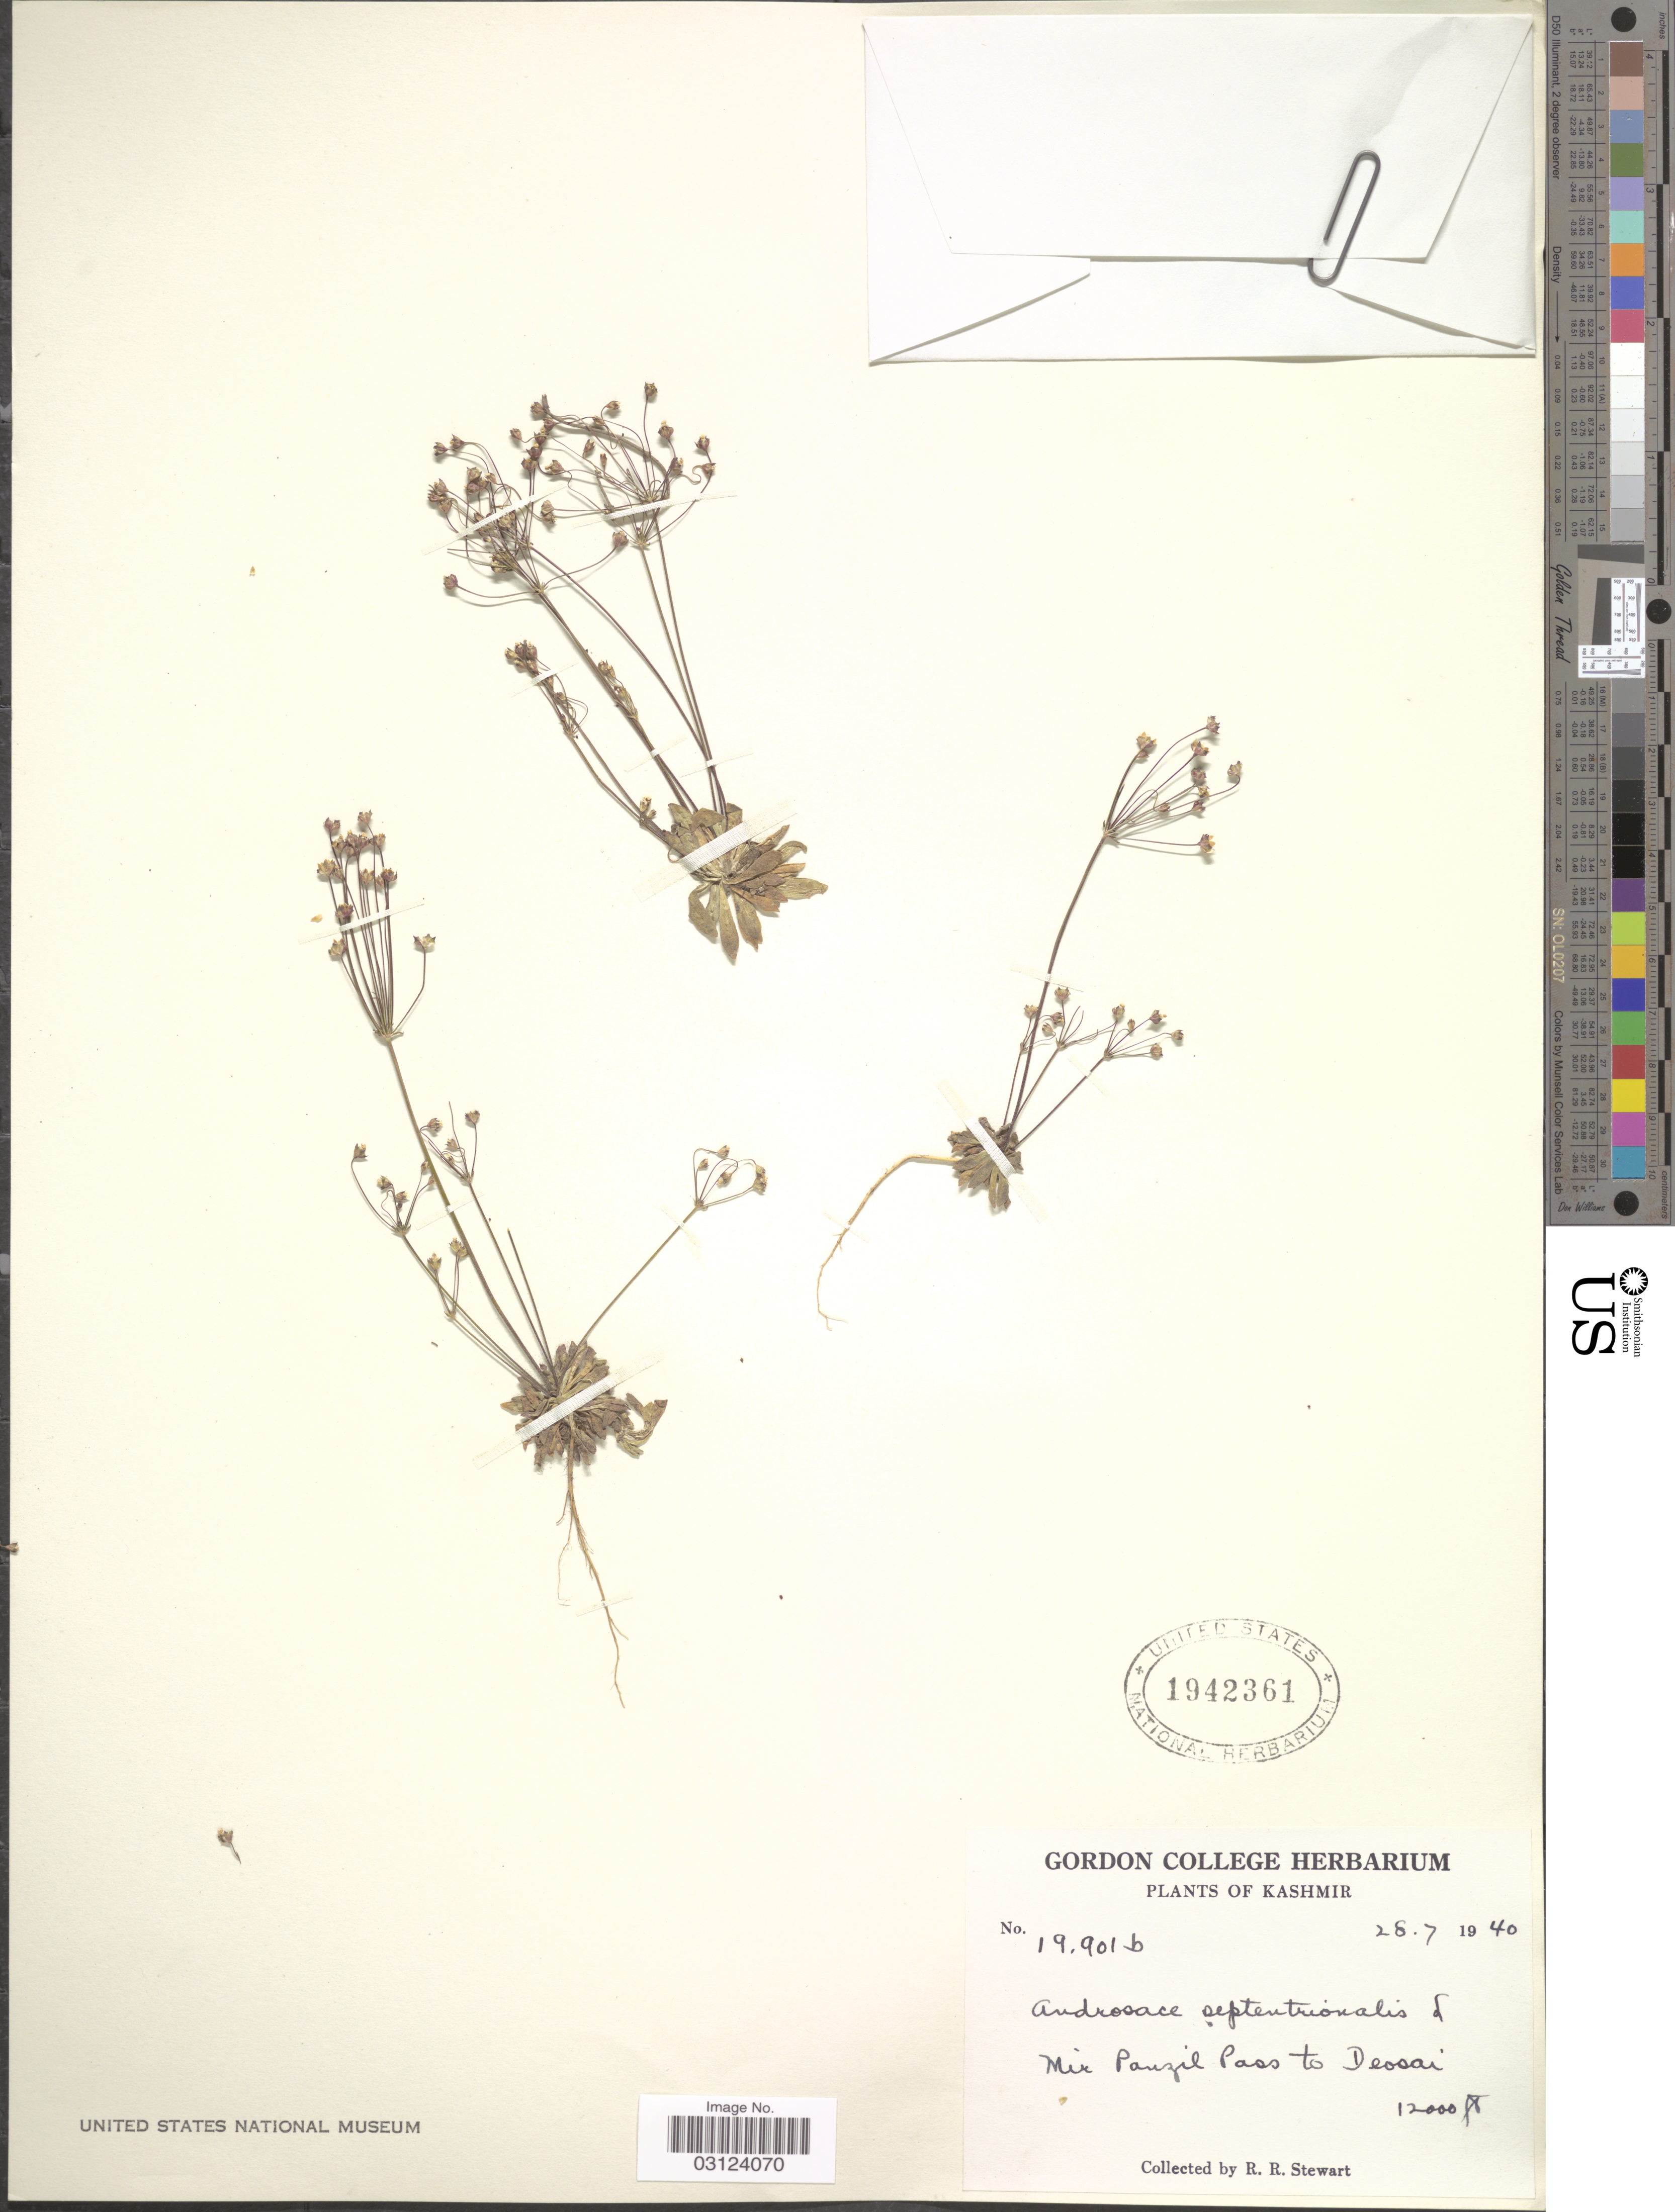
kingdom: Plantae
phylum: Tracheophyta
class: Magnoliopsida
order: Ericales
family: Primulaceae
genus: Androsace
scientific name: Androsace septentrionalis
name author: L.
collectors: R. Stewart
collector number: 19901 b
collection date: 1940-07-28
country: India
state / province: Jammu and Kashmir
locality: Kashmir, Mir Panzil Pass to Deosai.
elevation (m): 3658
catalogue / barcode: US 1942361